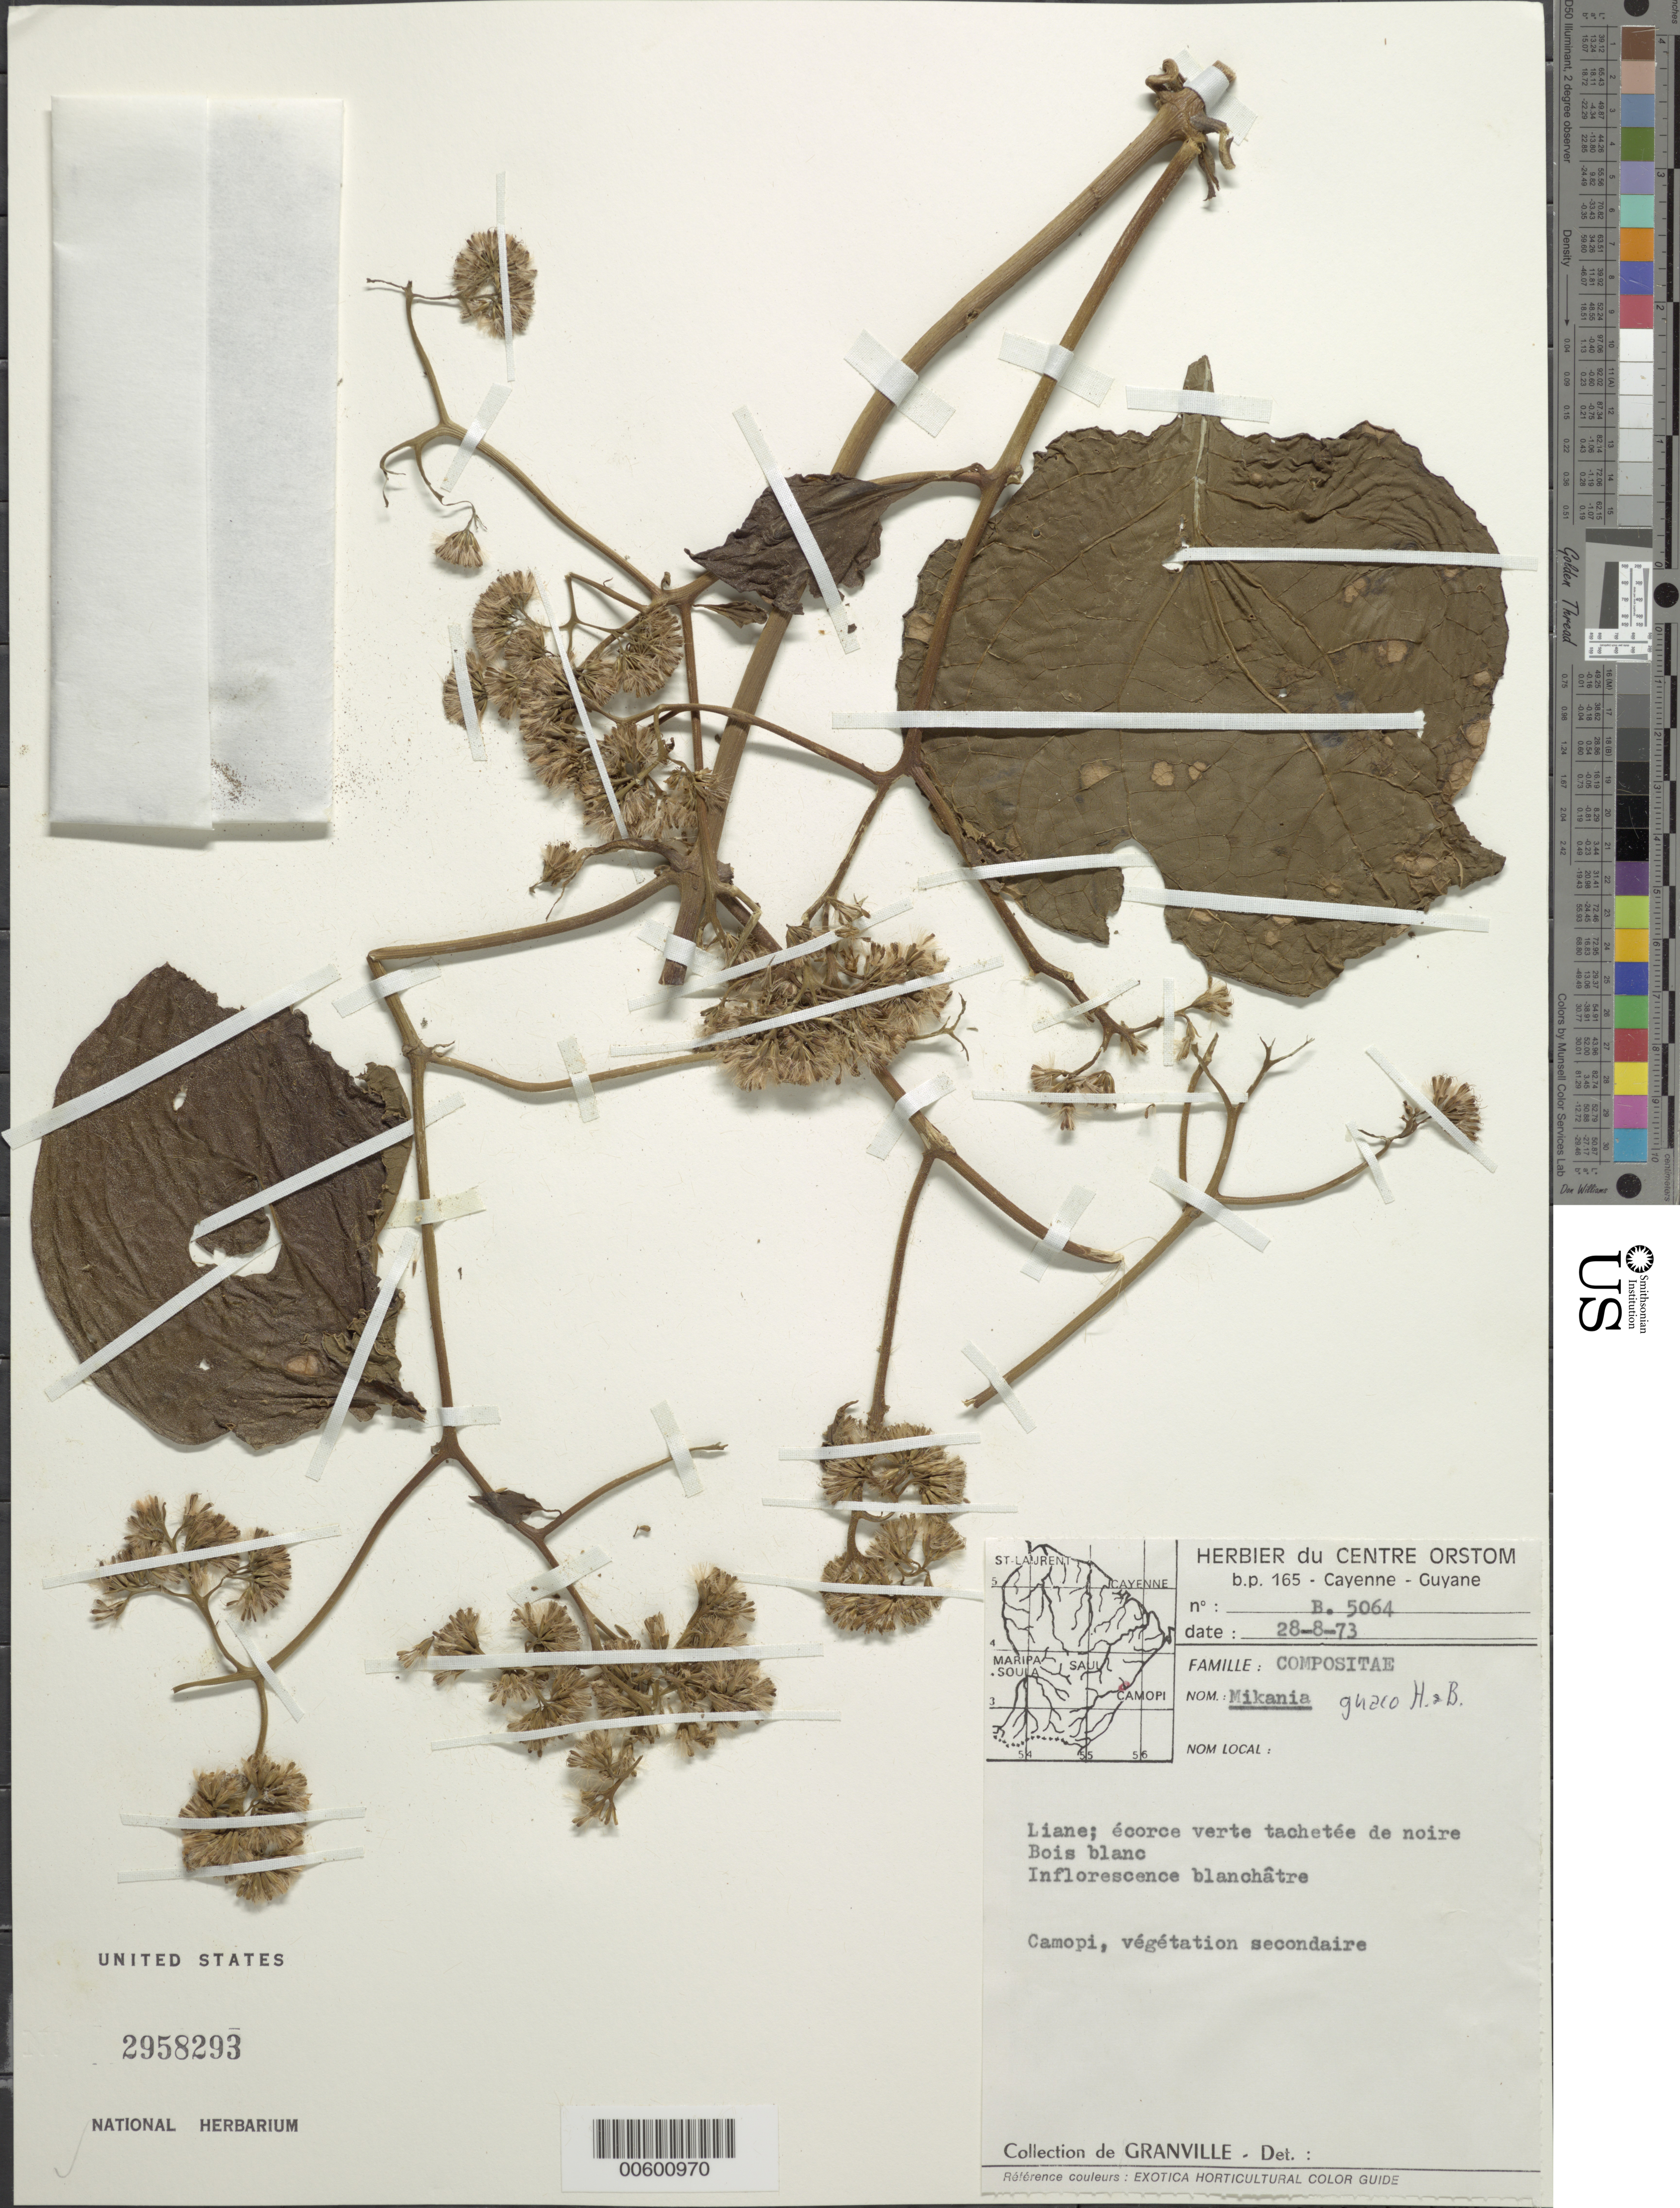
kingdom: Plantae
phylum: Tracheophyta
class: Magnoliopsida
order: Asterales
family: Asteraceae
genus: Mikania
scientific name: Mikania guaco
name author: Humb. & Bonpl.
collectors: J.-J. de Granville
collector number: B 5064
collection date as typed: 28-Aug-73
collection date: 1973-08-28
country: French Guiana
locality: Camopi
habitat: Secondary vegetation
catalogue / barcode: US 2958293